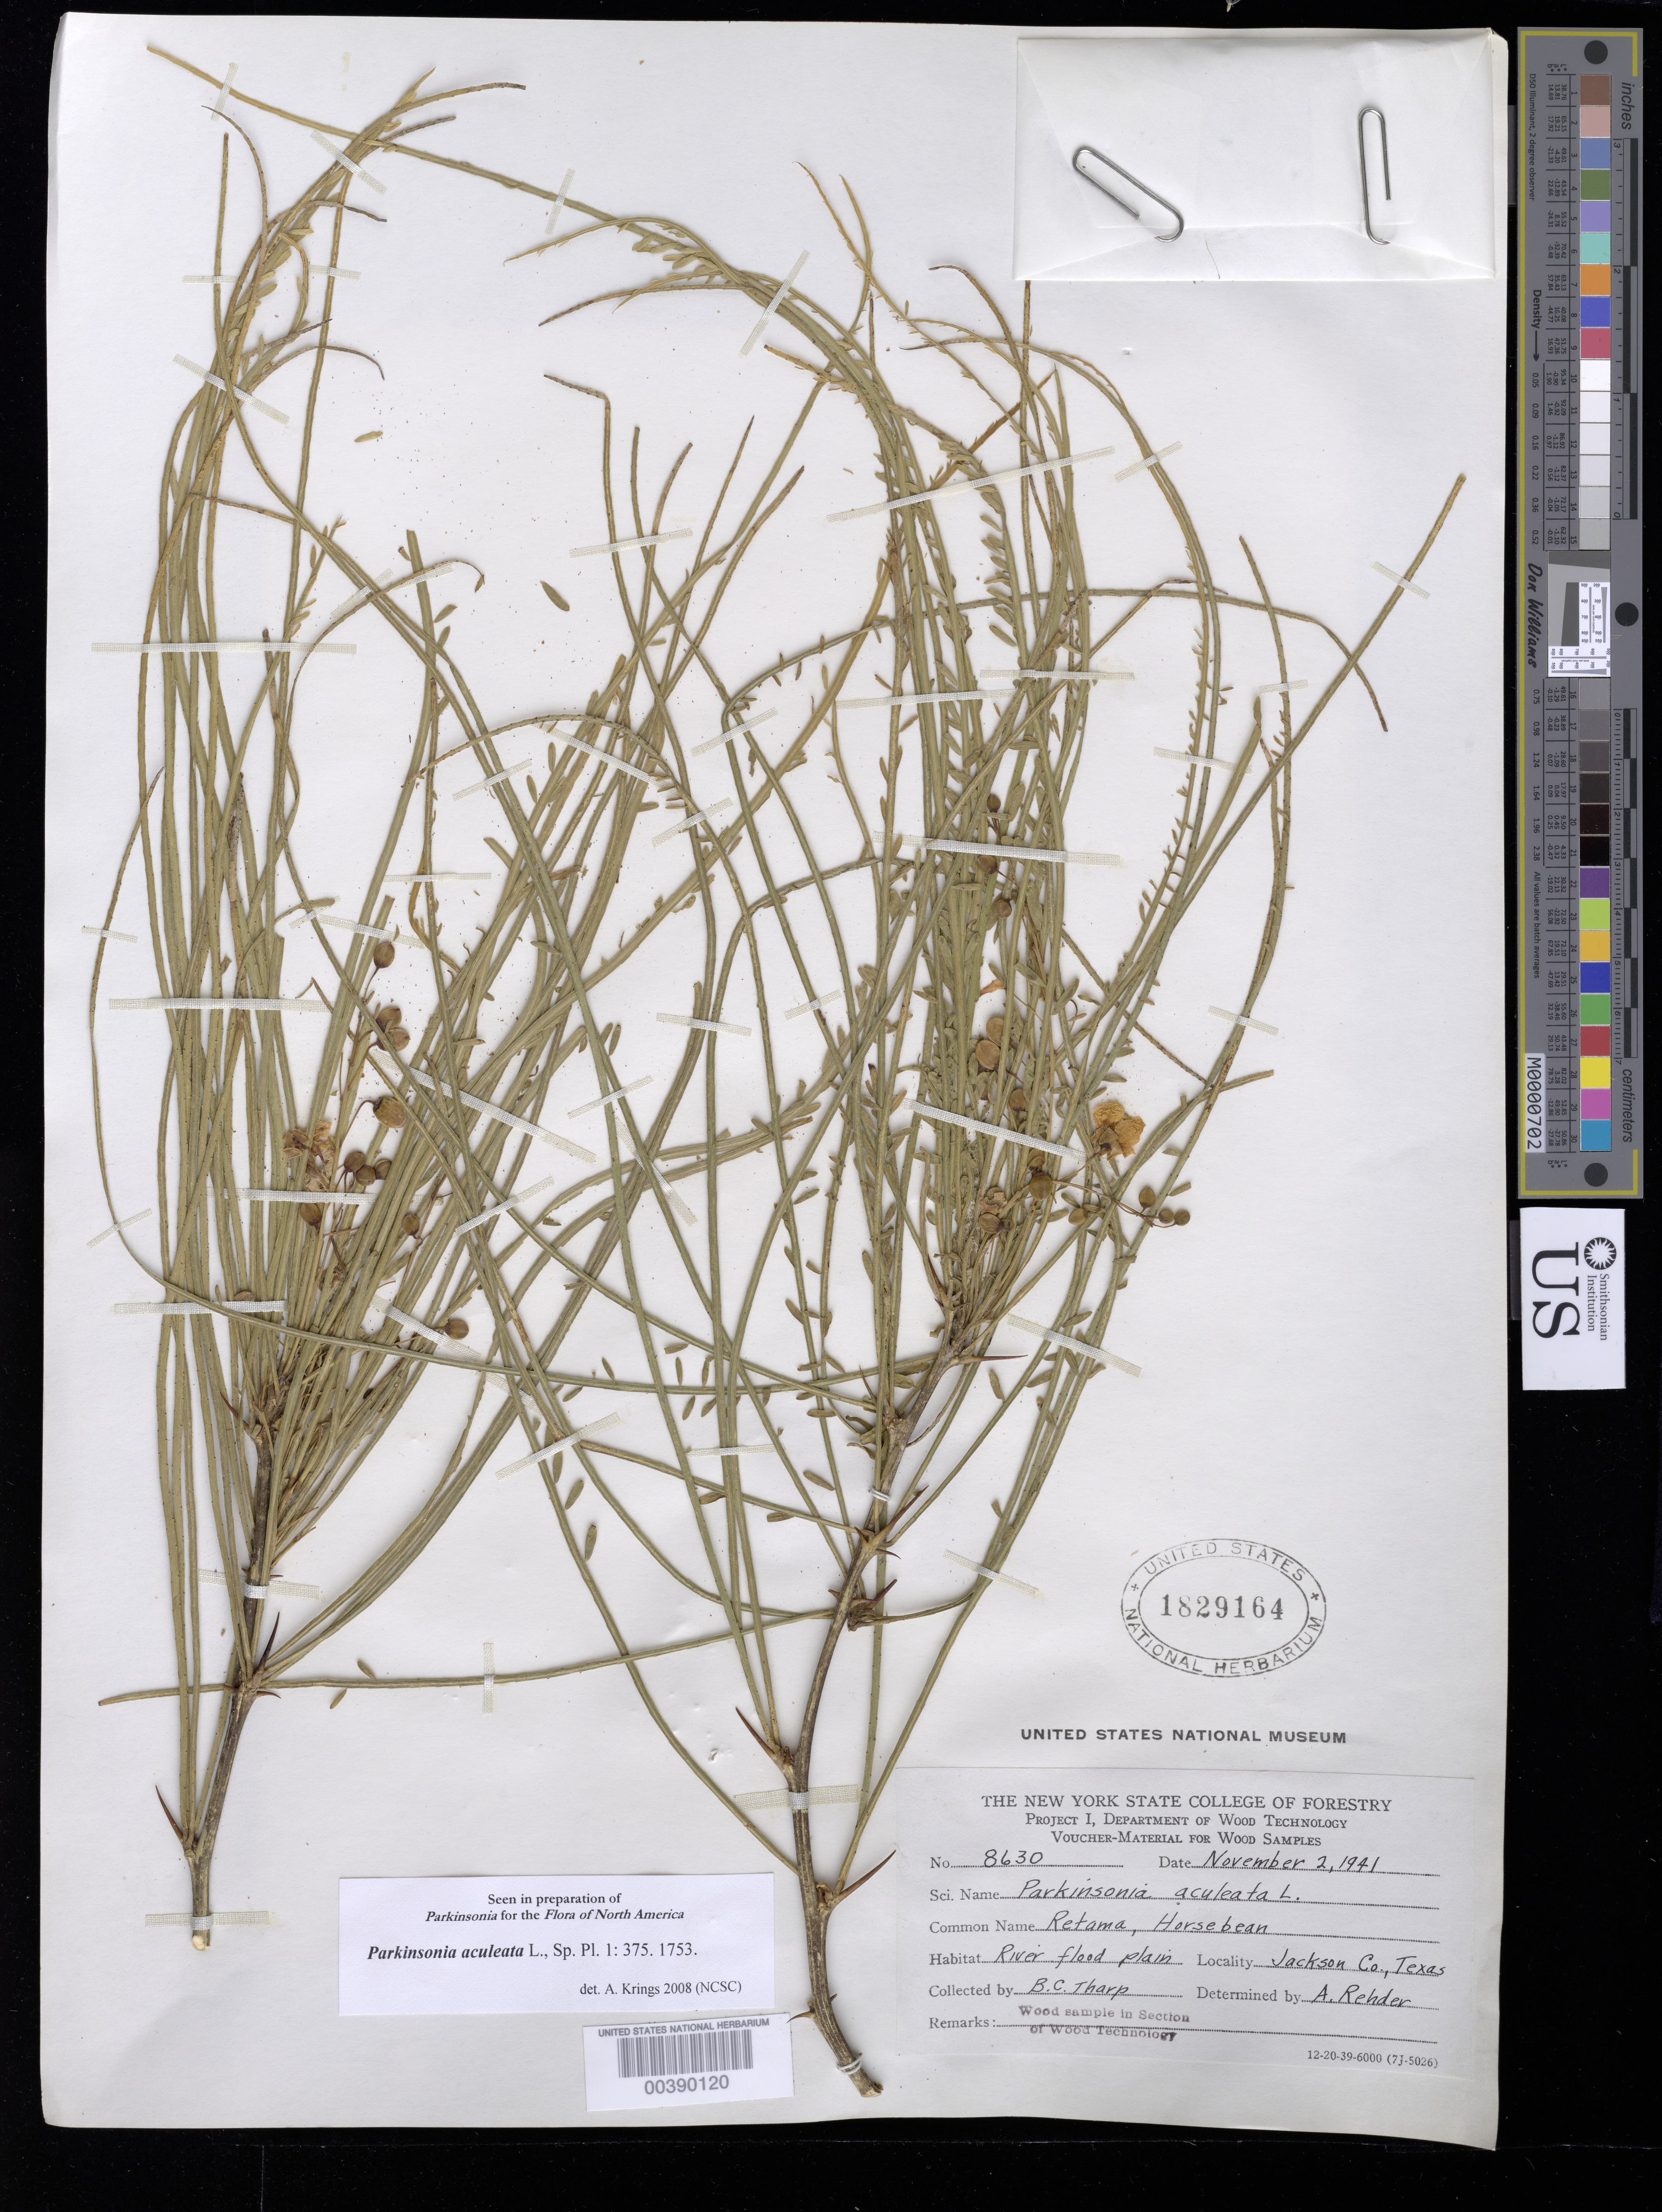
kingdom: Plantae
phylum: Tracheophyta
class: Magnoliopsida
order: Fabales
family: Fabaceae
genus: Parkinsonia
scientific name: Parkinsonia aculeata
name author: L.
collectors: B. C. Tharp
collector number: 8630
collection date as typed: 02 Nov 1941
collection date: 1941-11-02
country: United States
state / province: Texas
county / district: Jackson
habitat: River flood plain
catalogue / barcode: US 1829164